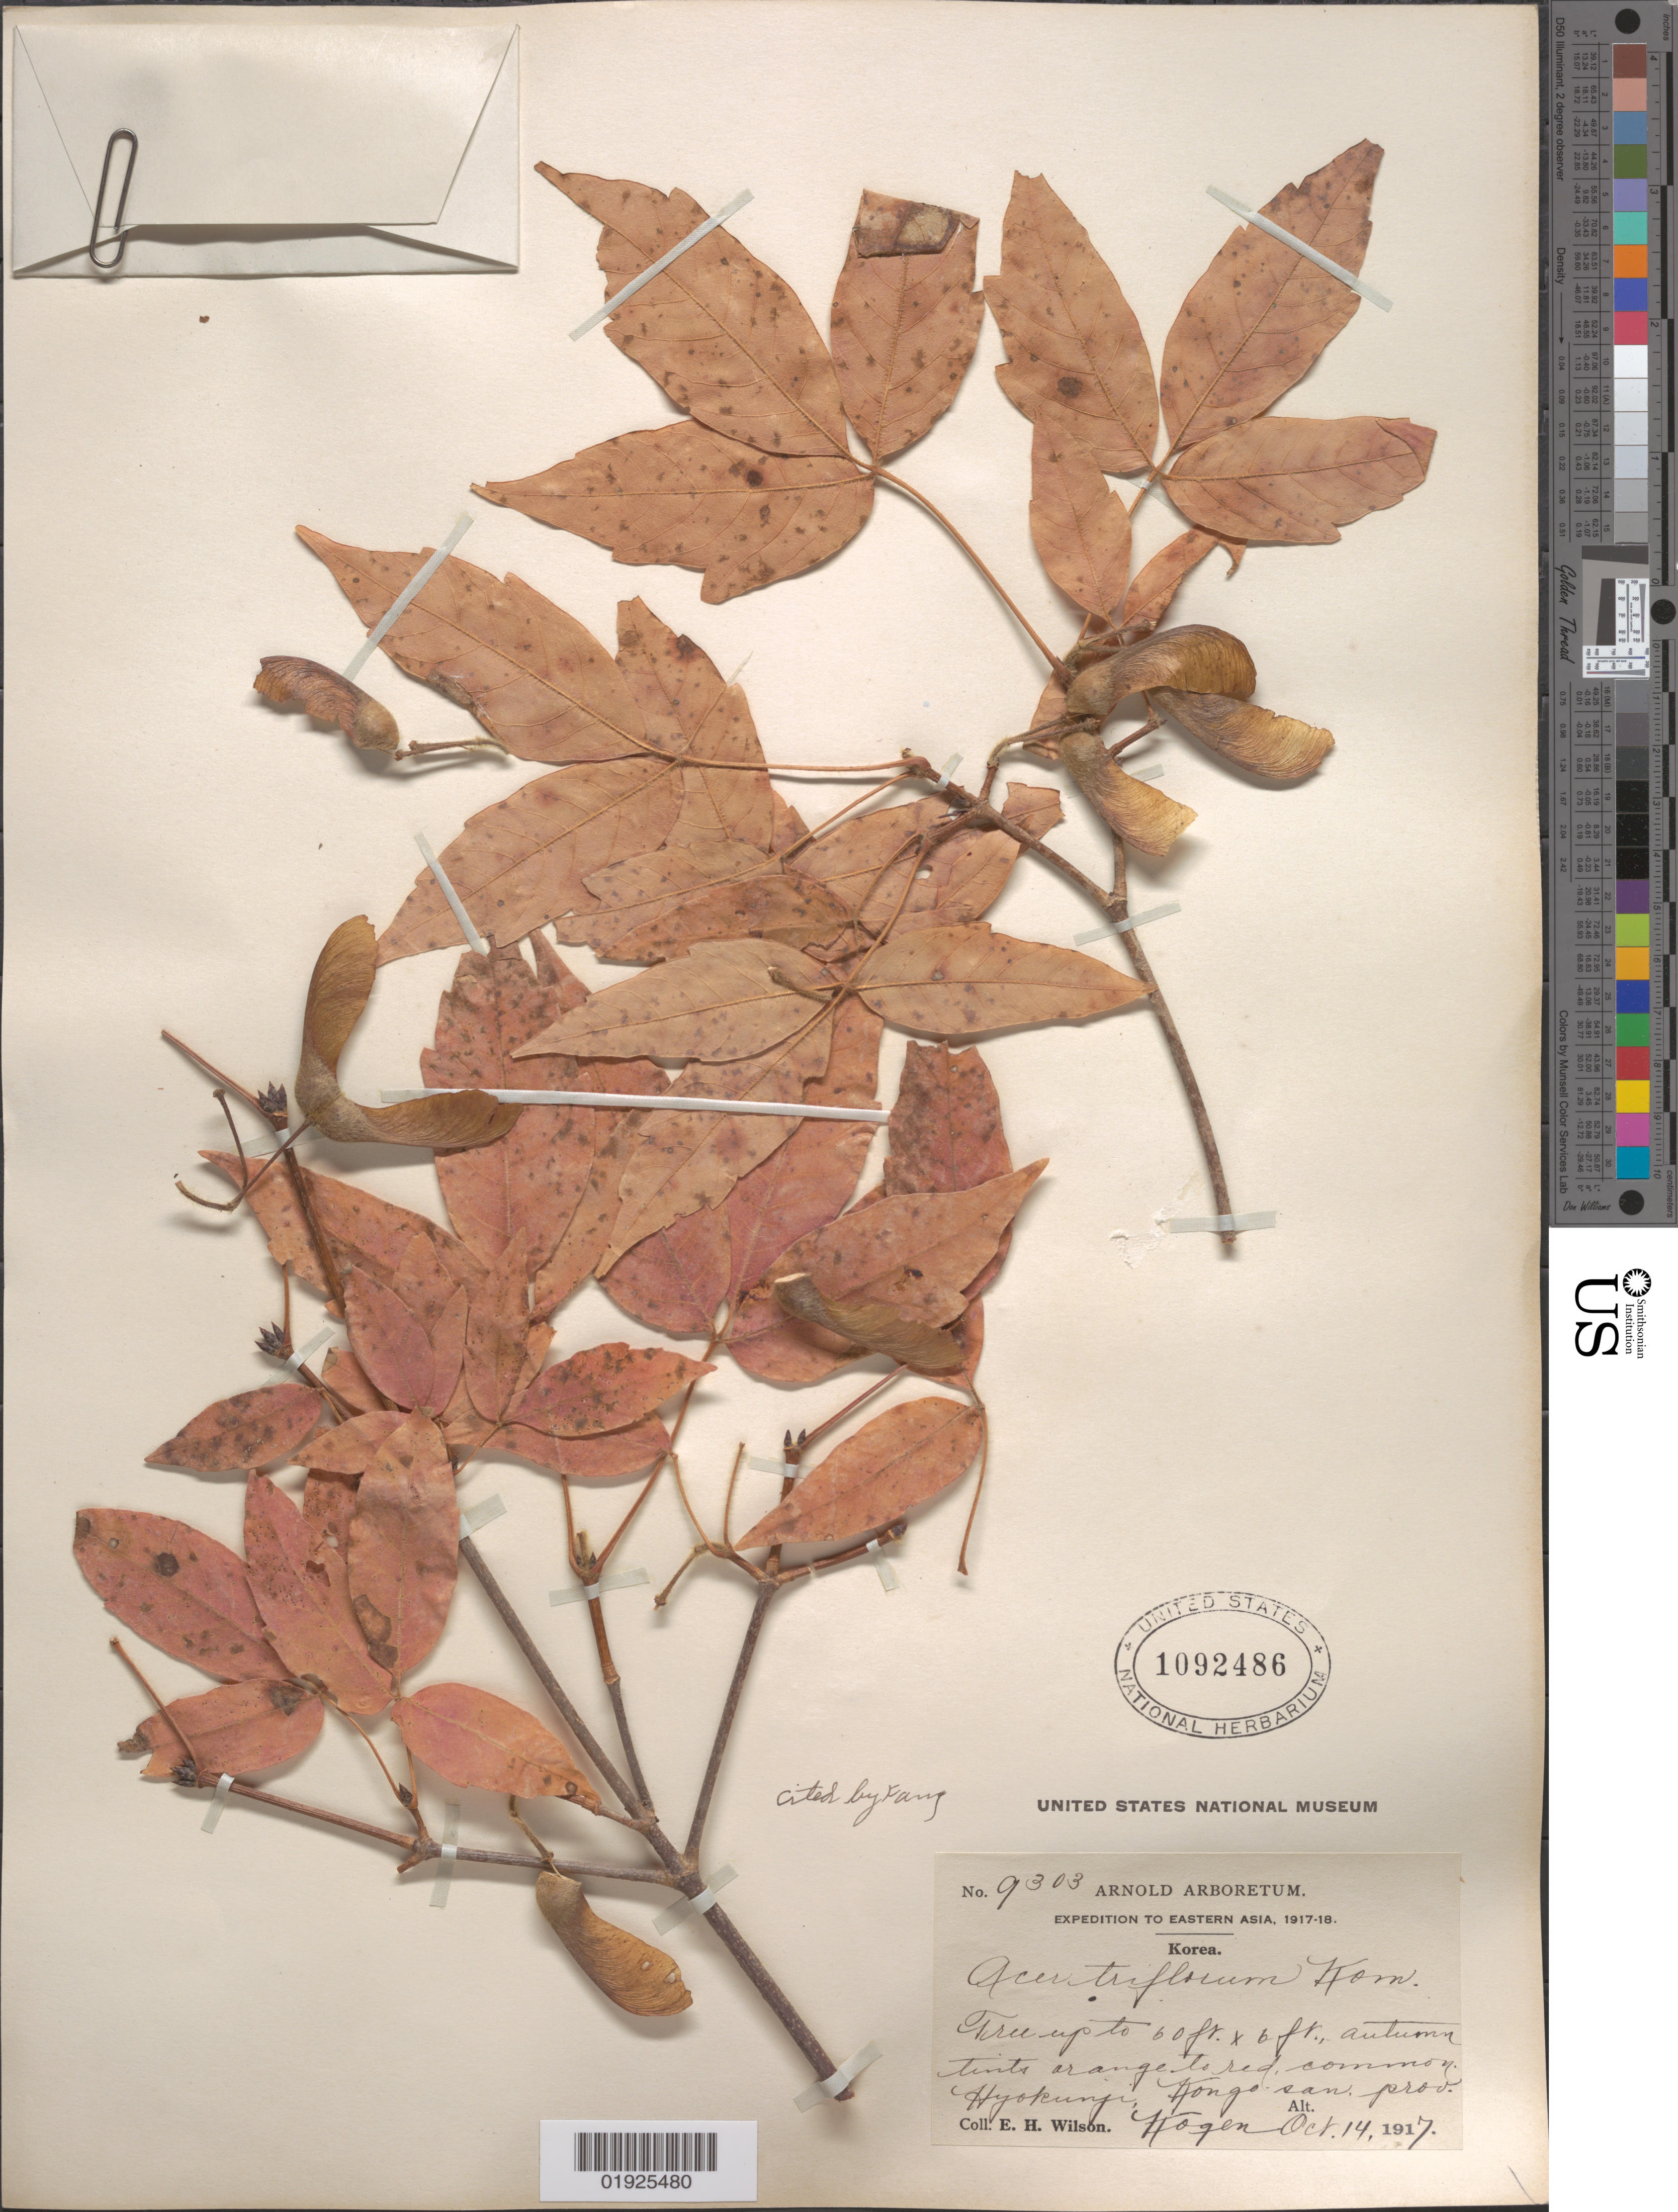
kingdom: Plantae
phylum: Tracheophyta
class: Magnoliopsida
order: Sapindales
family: Sapindaceae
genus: Acer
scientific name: Acer triflorum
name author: Kom.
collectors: E. H. Wilson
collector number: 9303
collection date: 1917-10-14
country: North Korea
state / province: Kangwon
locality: Prov. Kogen. Hyokunji [Pyohunsa?], Kongo-san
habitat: Common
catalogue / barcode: US 1092486